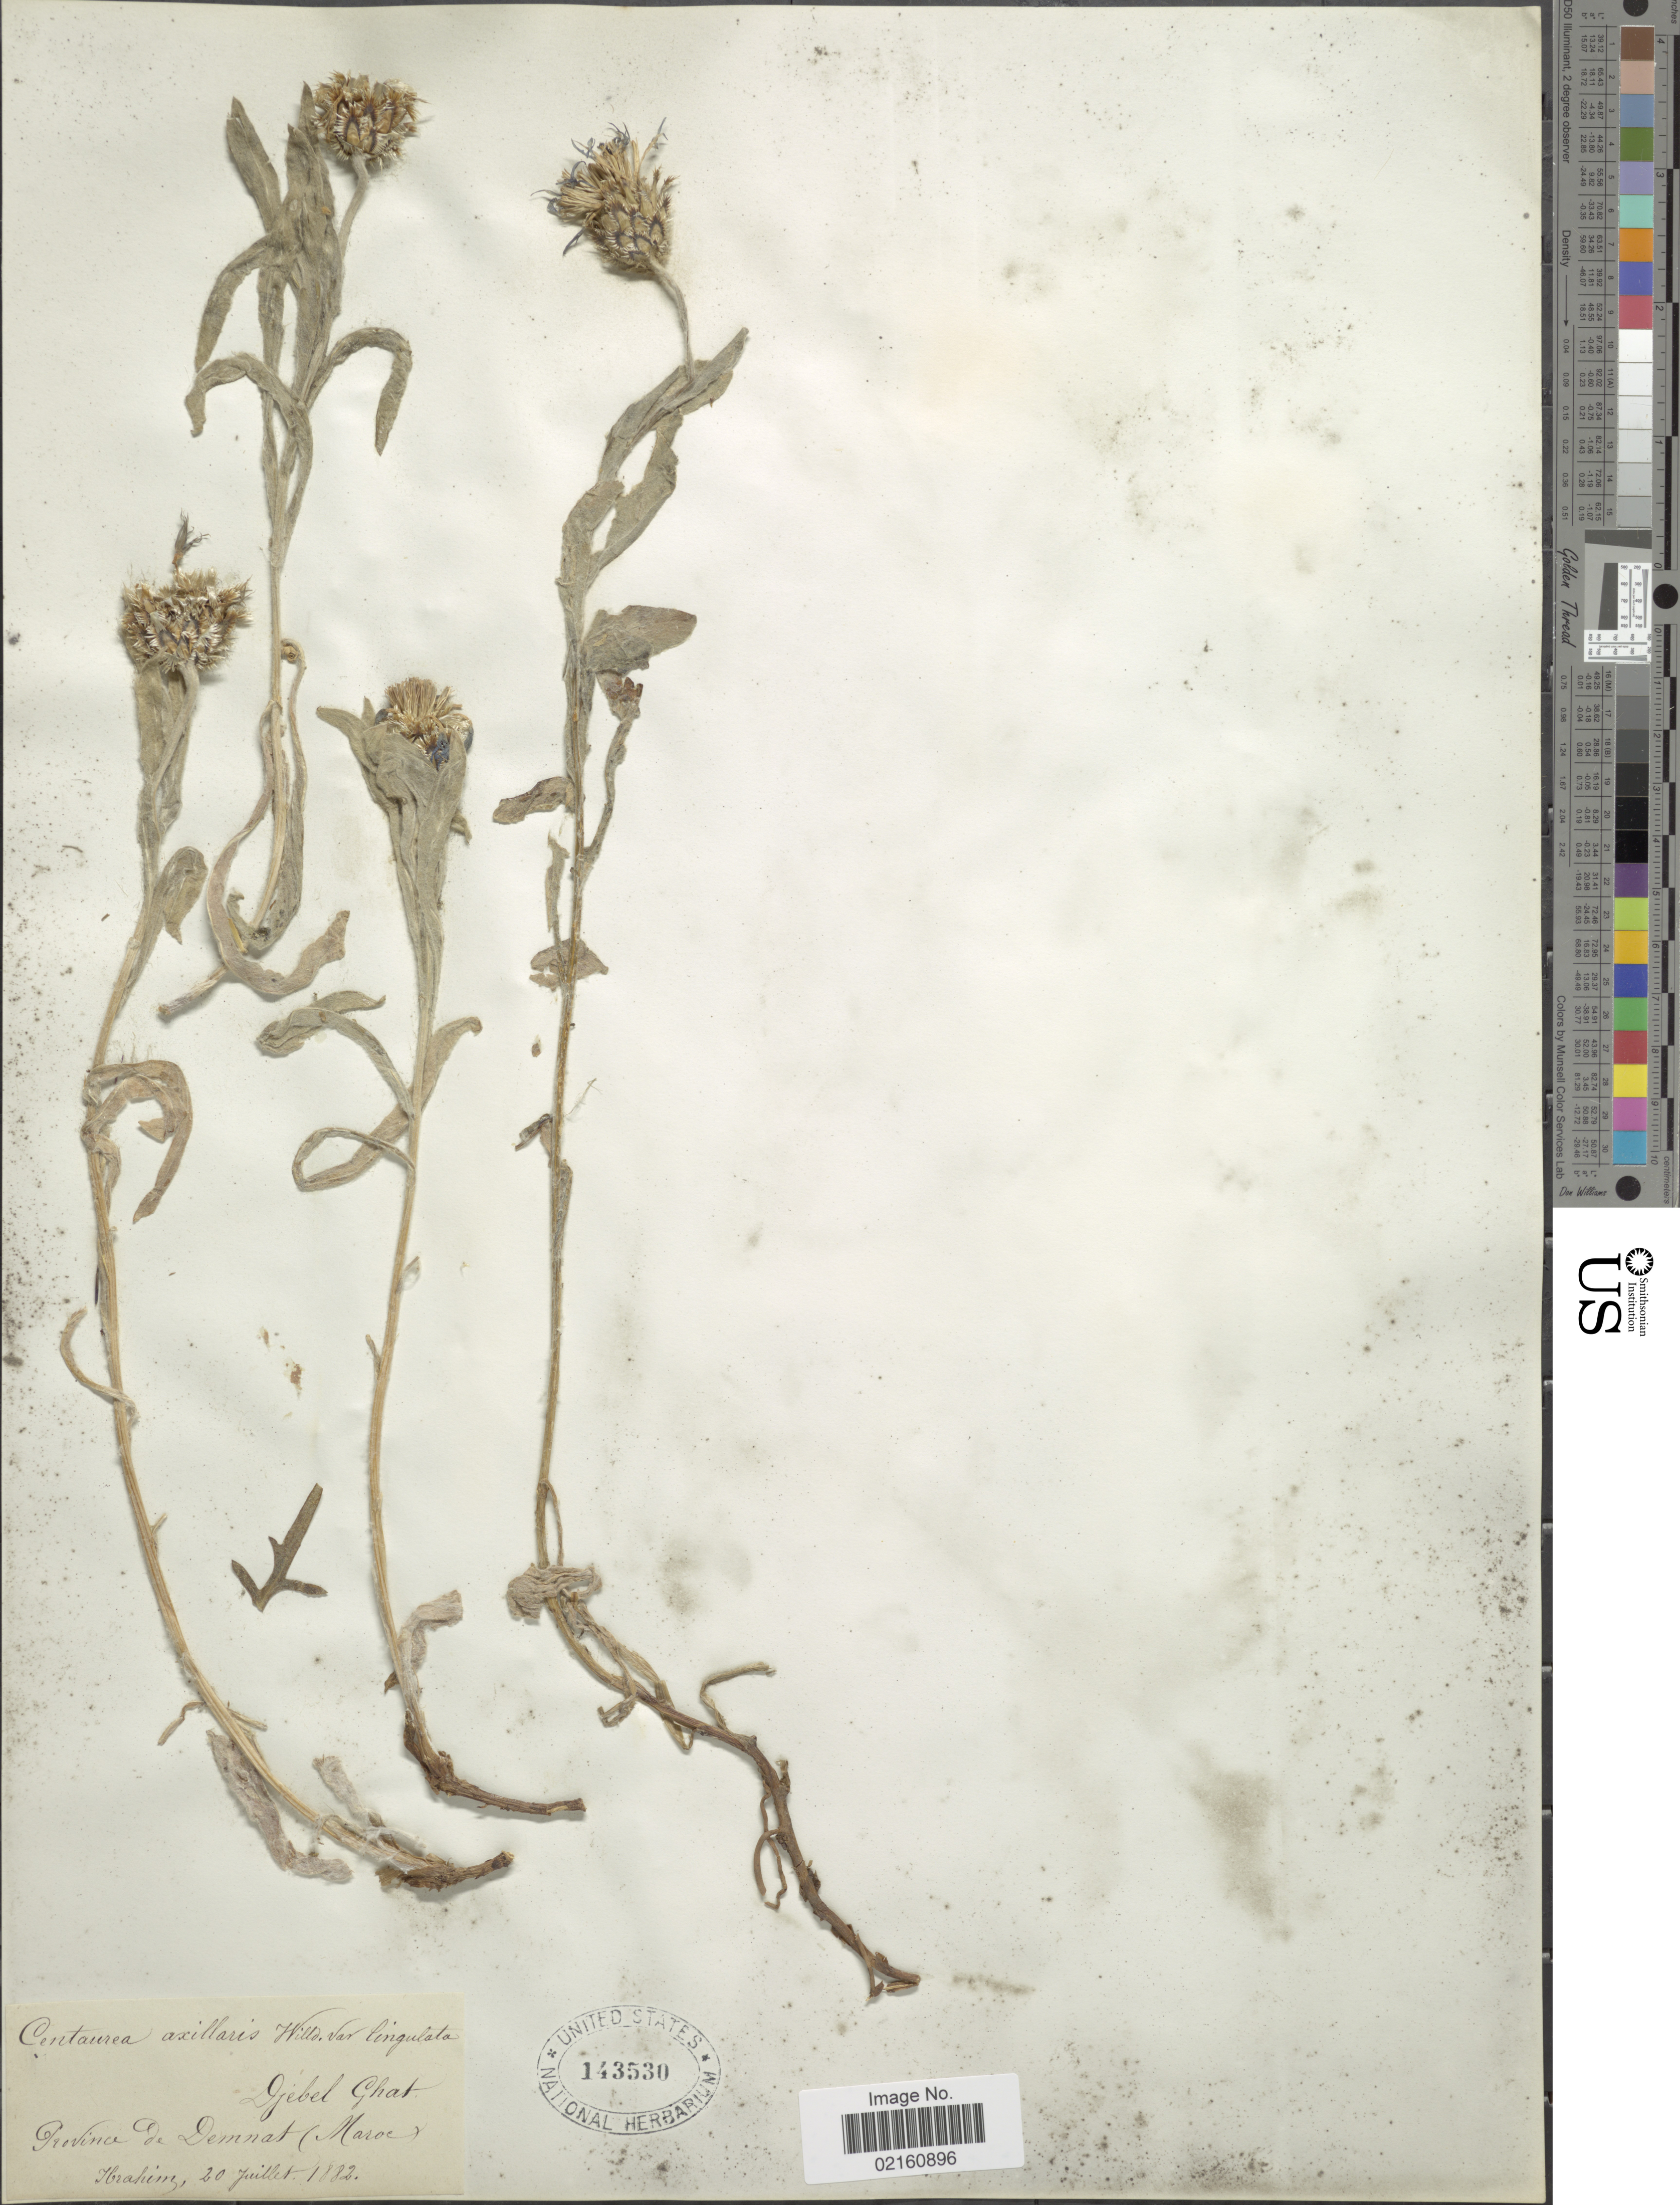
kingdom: Plantae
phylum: Tracheophyta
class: Magnoliopsida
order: Asterales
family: Asteraceae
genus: Centaurea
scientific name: Centaurea axillaris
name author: Willd.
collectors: -. Ibrahim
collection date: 1882-07-20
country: Morocco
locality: Djebel Ghat, Province de Demnat (Maroc)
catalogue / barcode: US 143530